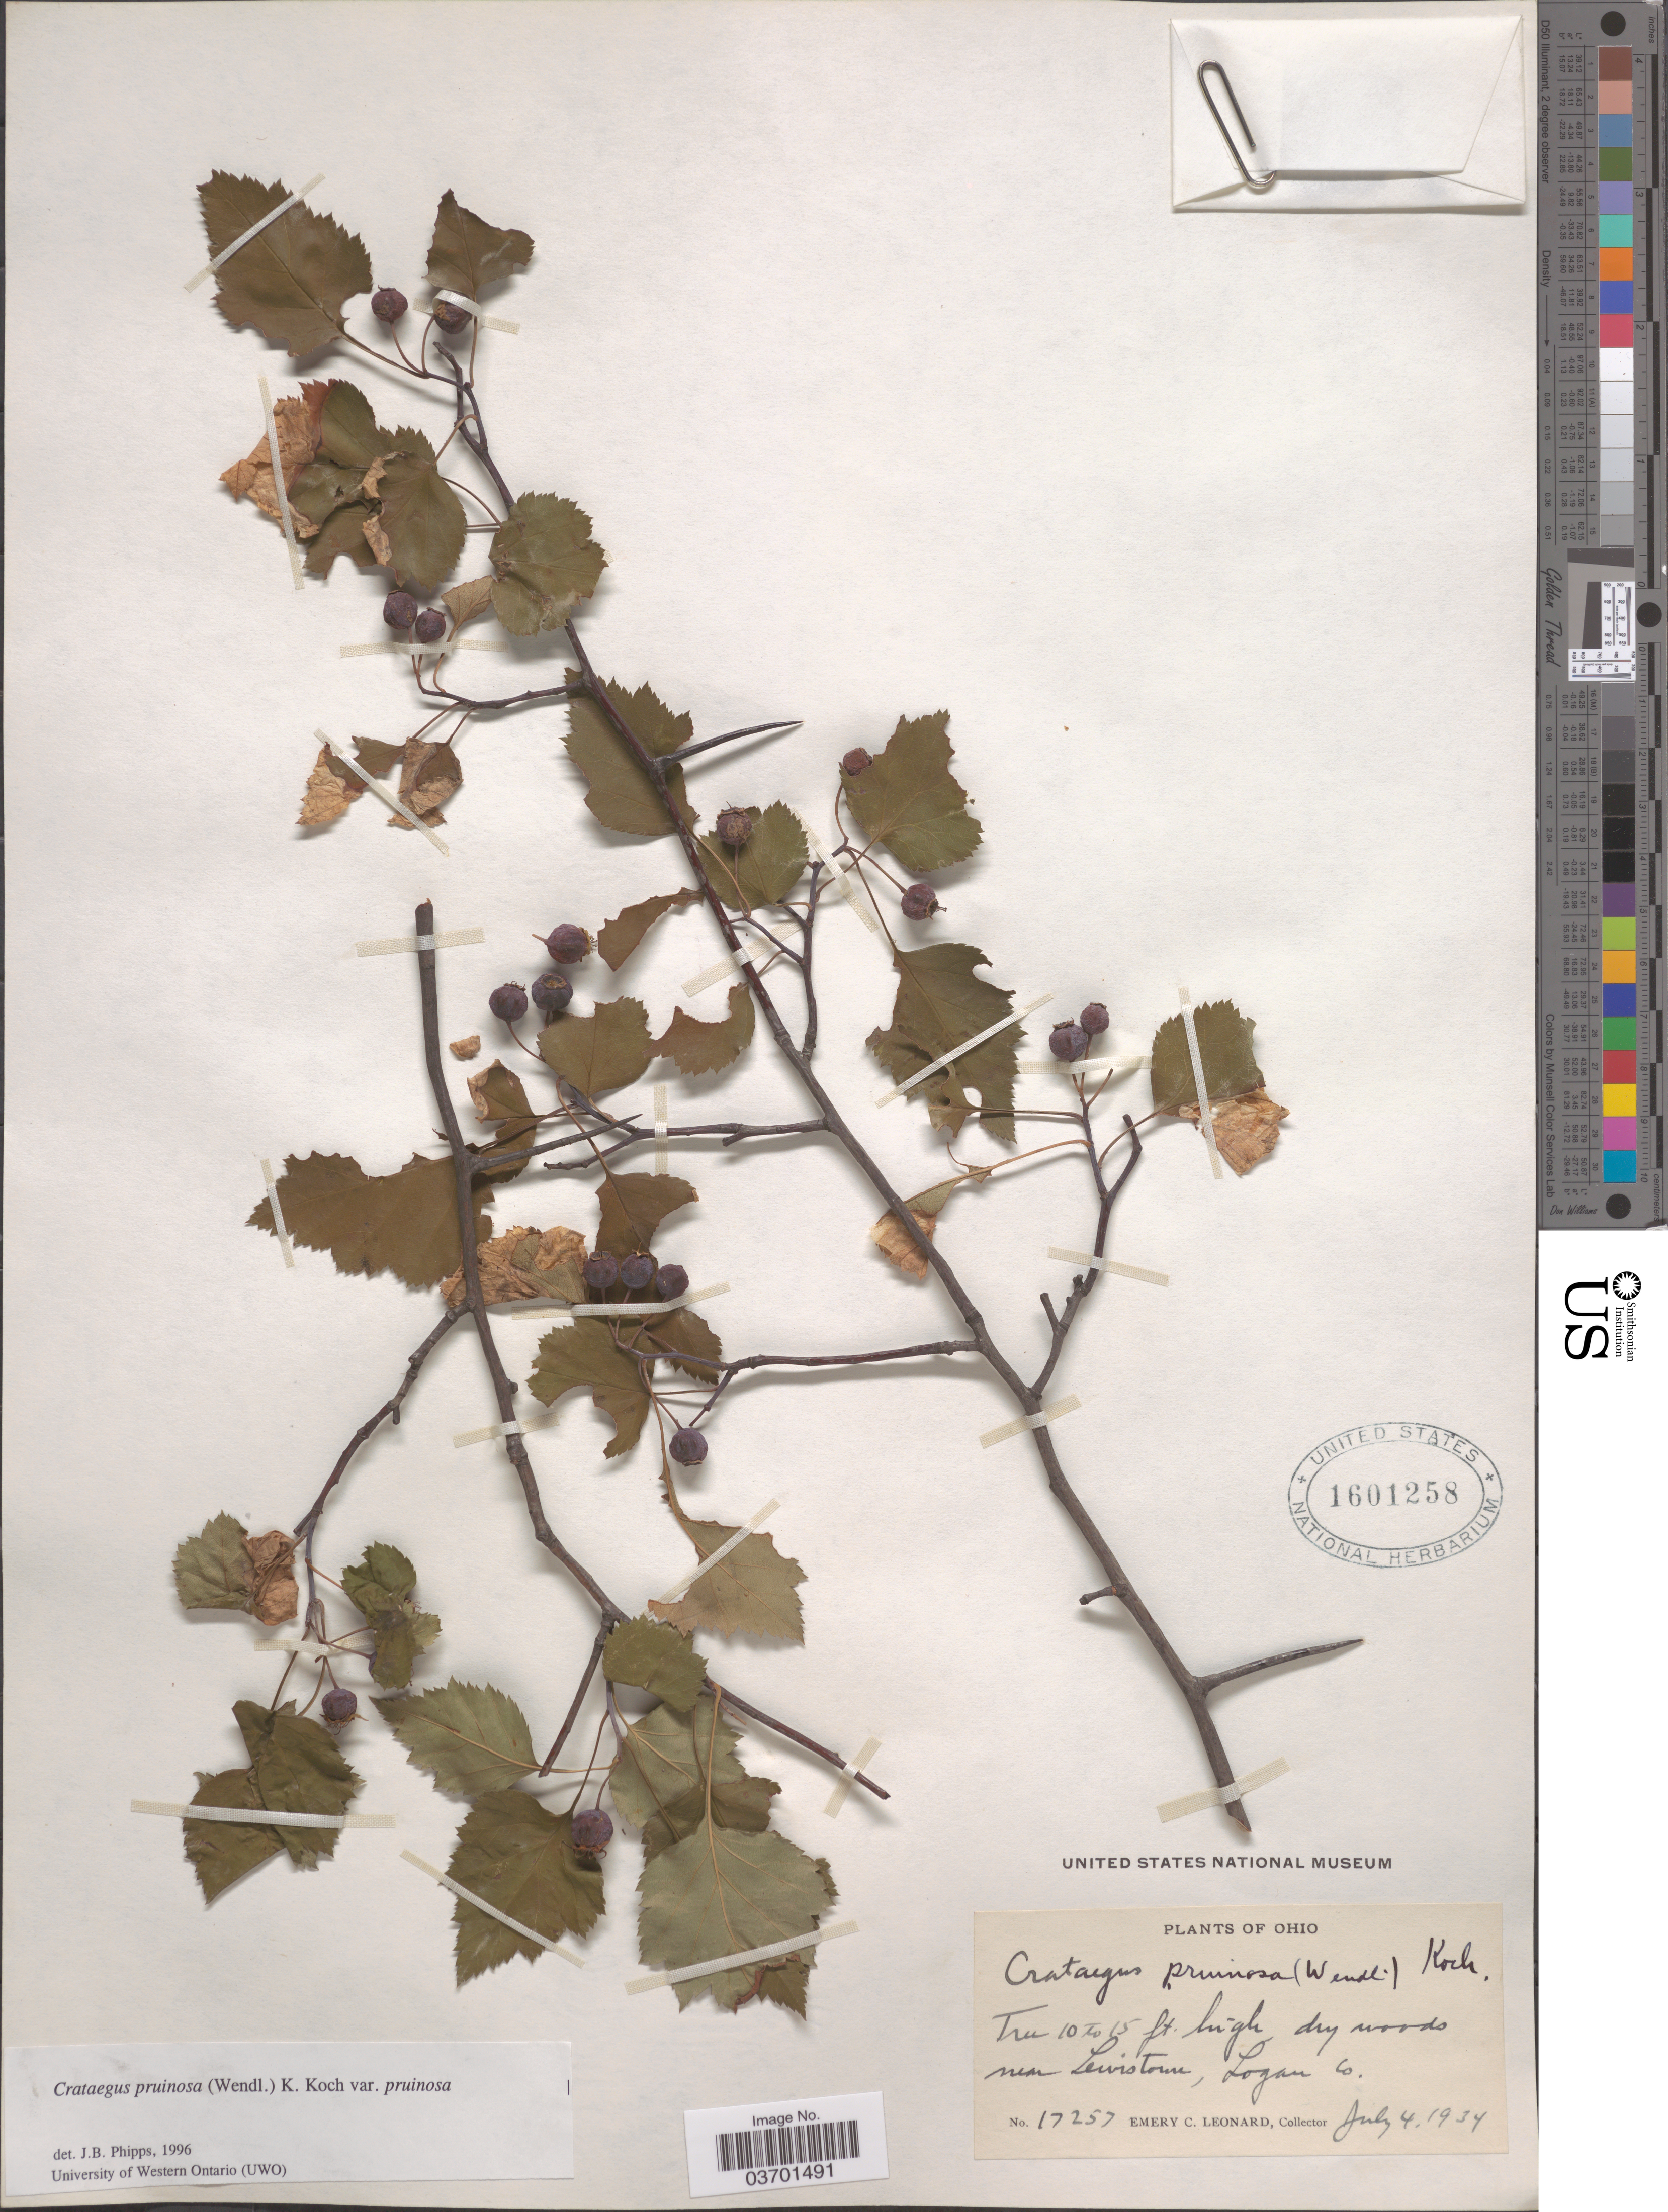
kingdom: Plantae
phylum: Tracheophyta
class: Magnoliopsida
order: Rosales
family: Rosaceae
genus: Crataegus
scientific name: Crataegus pruinosa var. pruinosa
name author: (H.L. Wendl.) K. Koch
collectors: E. C. Leonard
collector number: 17257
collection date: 1934-07-04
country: United States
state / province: Ohio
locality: Near Lewistown, Logan Co.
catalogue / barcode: US 1601258